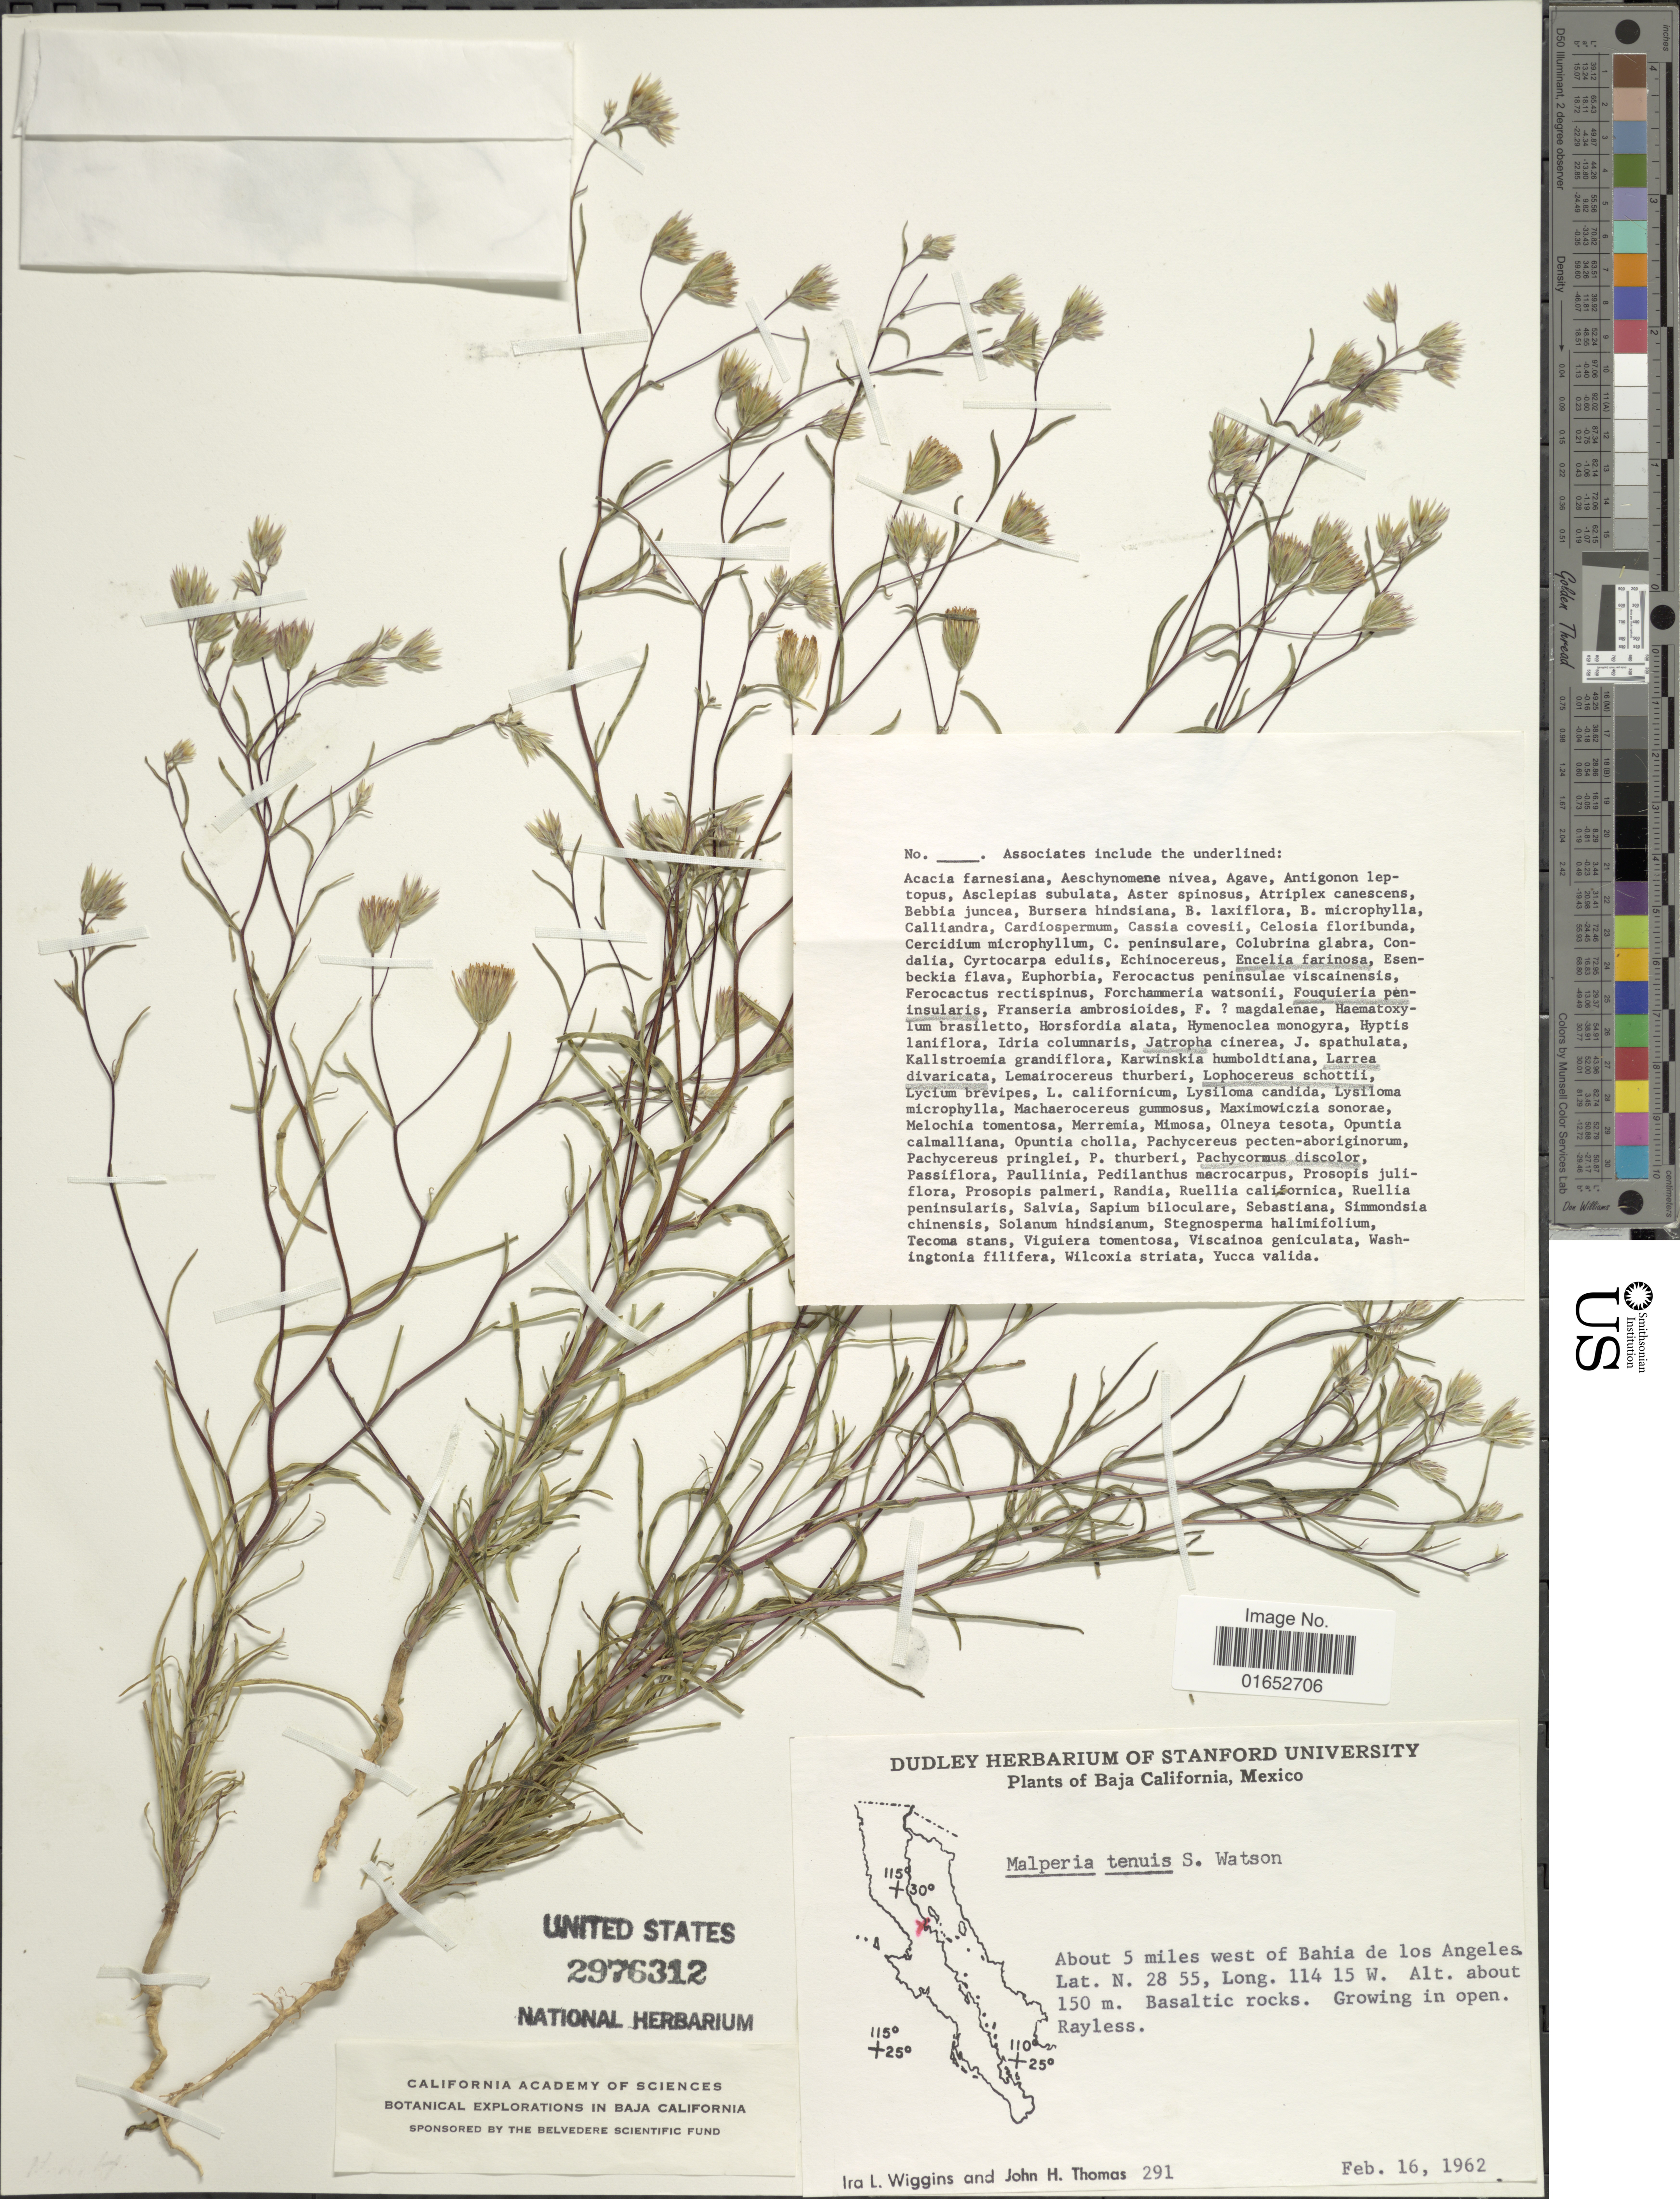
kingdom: Plantae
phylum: Tracheophyta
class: Magnoliopsida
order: Asterales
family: Asteraceae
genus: Malperia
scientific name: Malperia tenuis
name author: S. Watson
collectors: I. L. Wiggins & J. H. Thomas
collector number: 291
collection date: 1962-02-16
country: Mexico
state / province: Baja California Norte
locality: About 5 miles west of Bahia de los Angeles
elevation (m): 150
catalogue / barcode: US 2976312